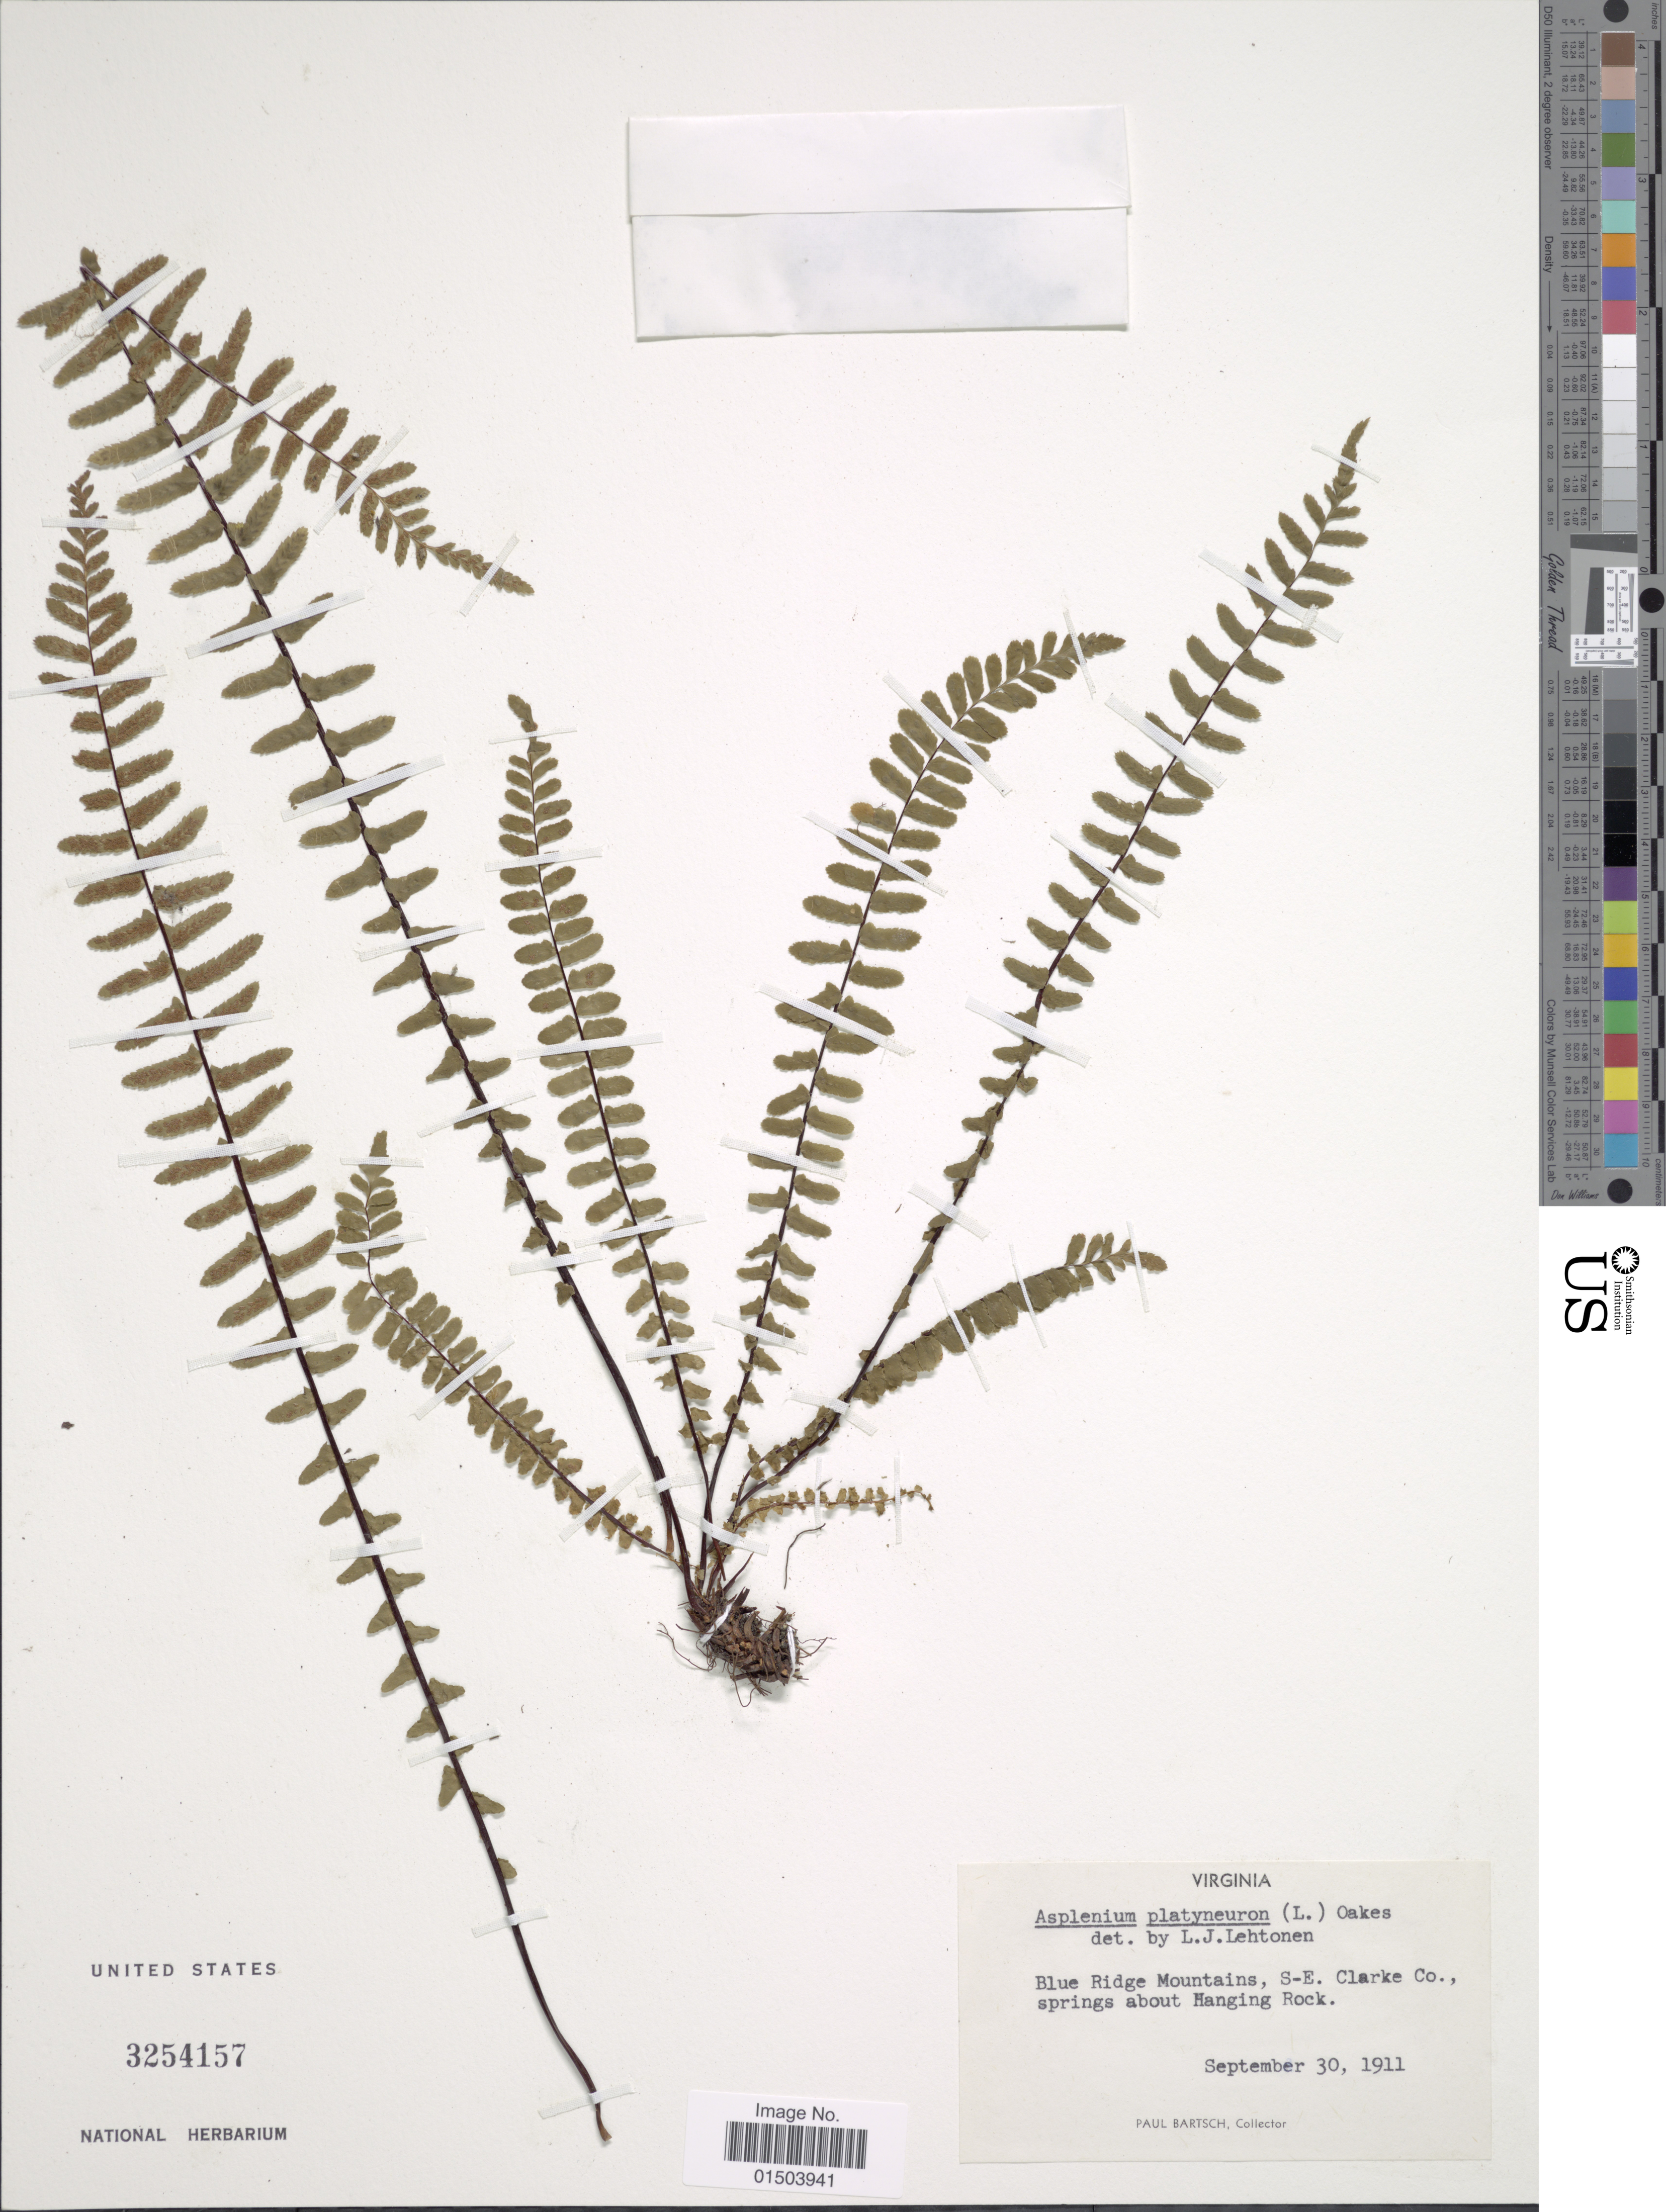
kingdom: Plantae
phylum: Tracheophyta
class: Polypodiopsida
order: Polypodiales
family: Aspleniaceae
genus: Asplenium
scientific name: Asplenium platyneuron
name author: (L.) Britton, Stearns & Poggenb.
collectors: P. Bartsch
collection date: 1911-09-30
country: United States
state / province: Virginia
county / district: Clarke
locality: Blue Ridge Mountains, S-E Clarke Co., springs about Hanging Rock.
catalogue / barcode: US 3254157